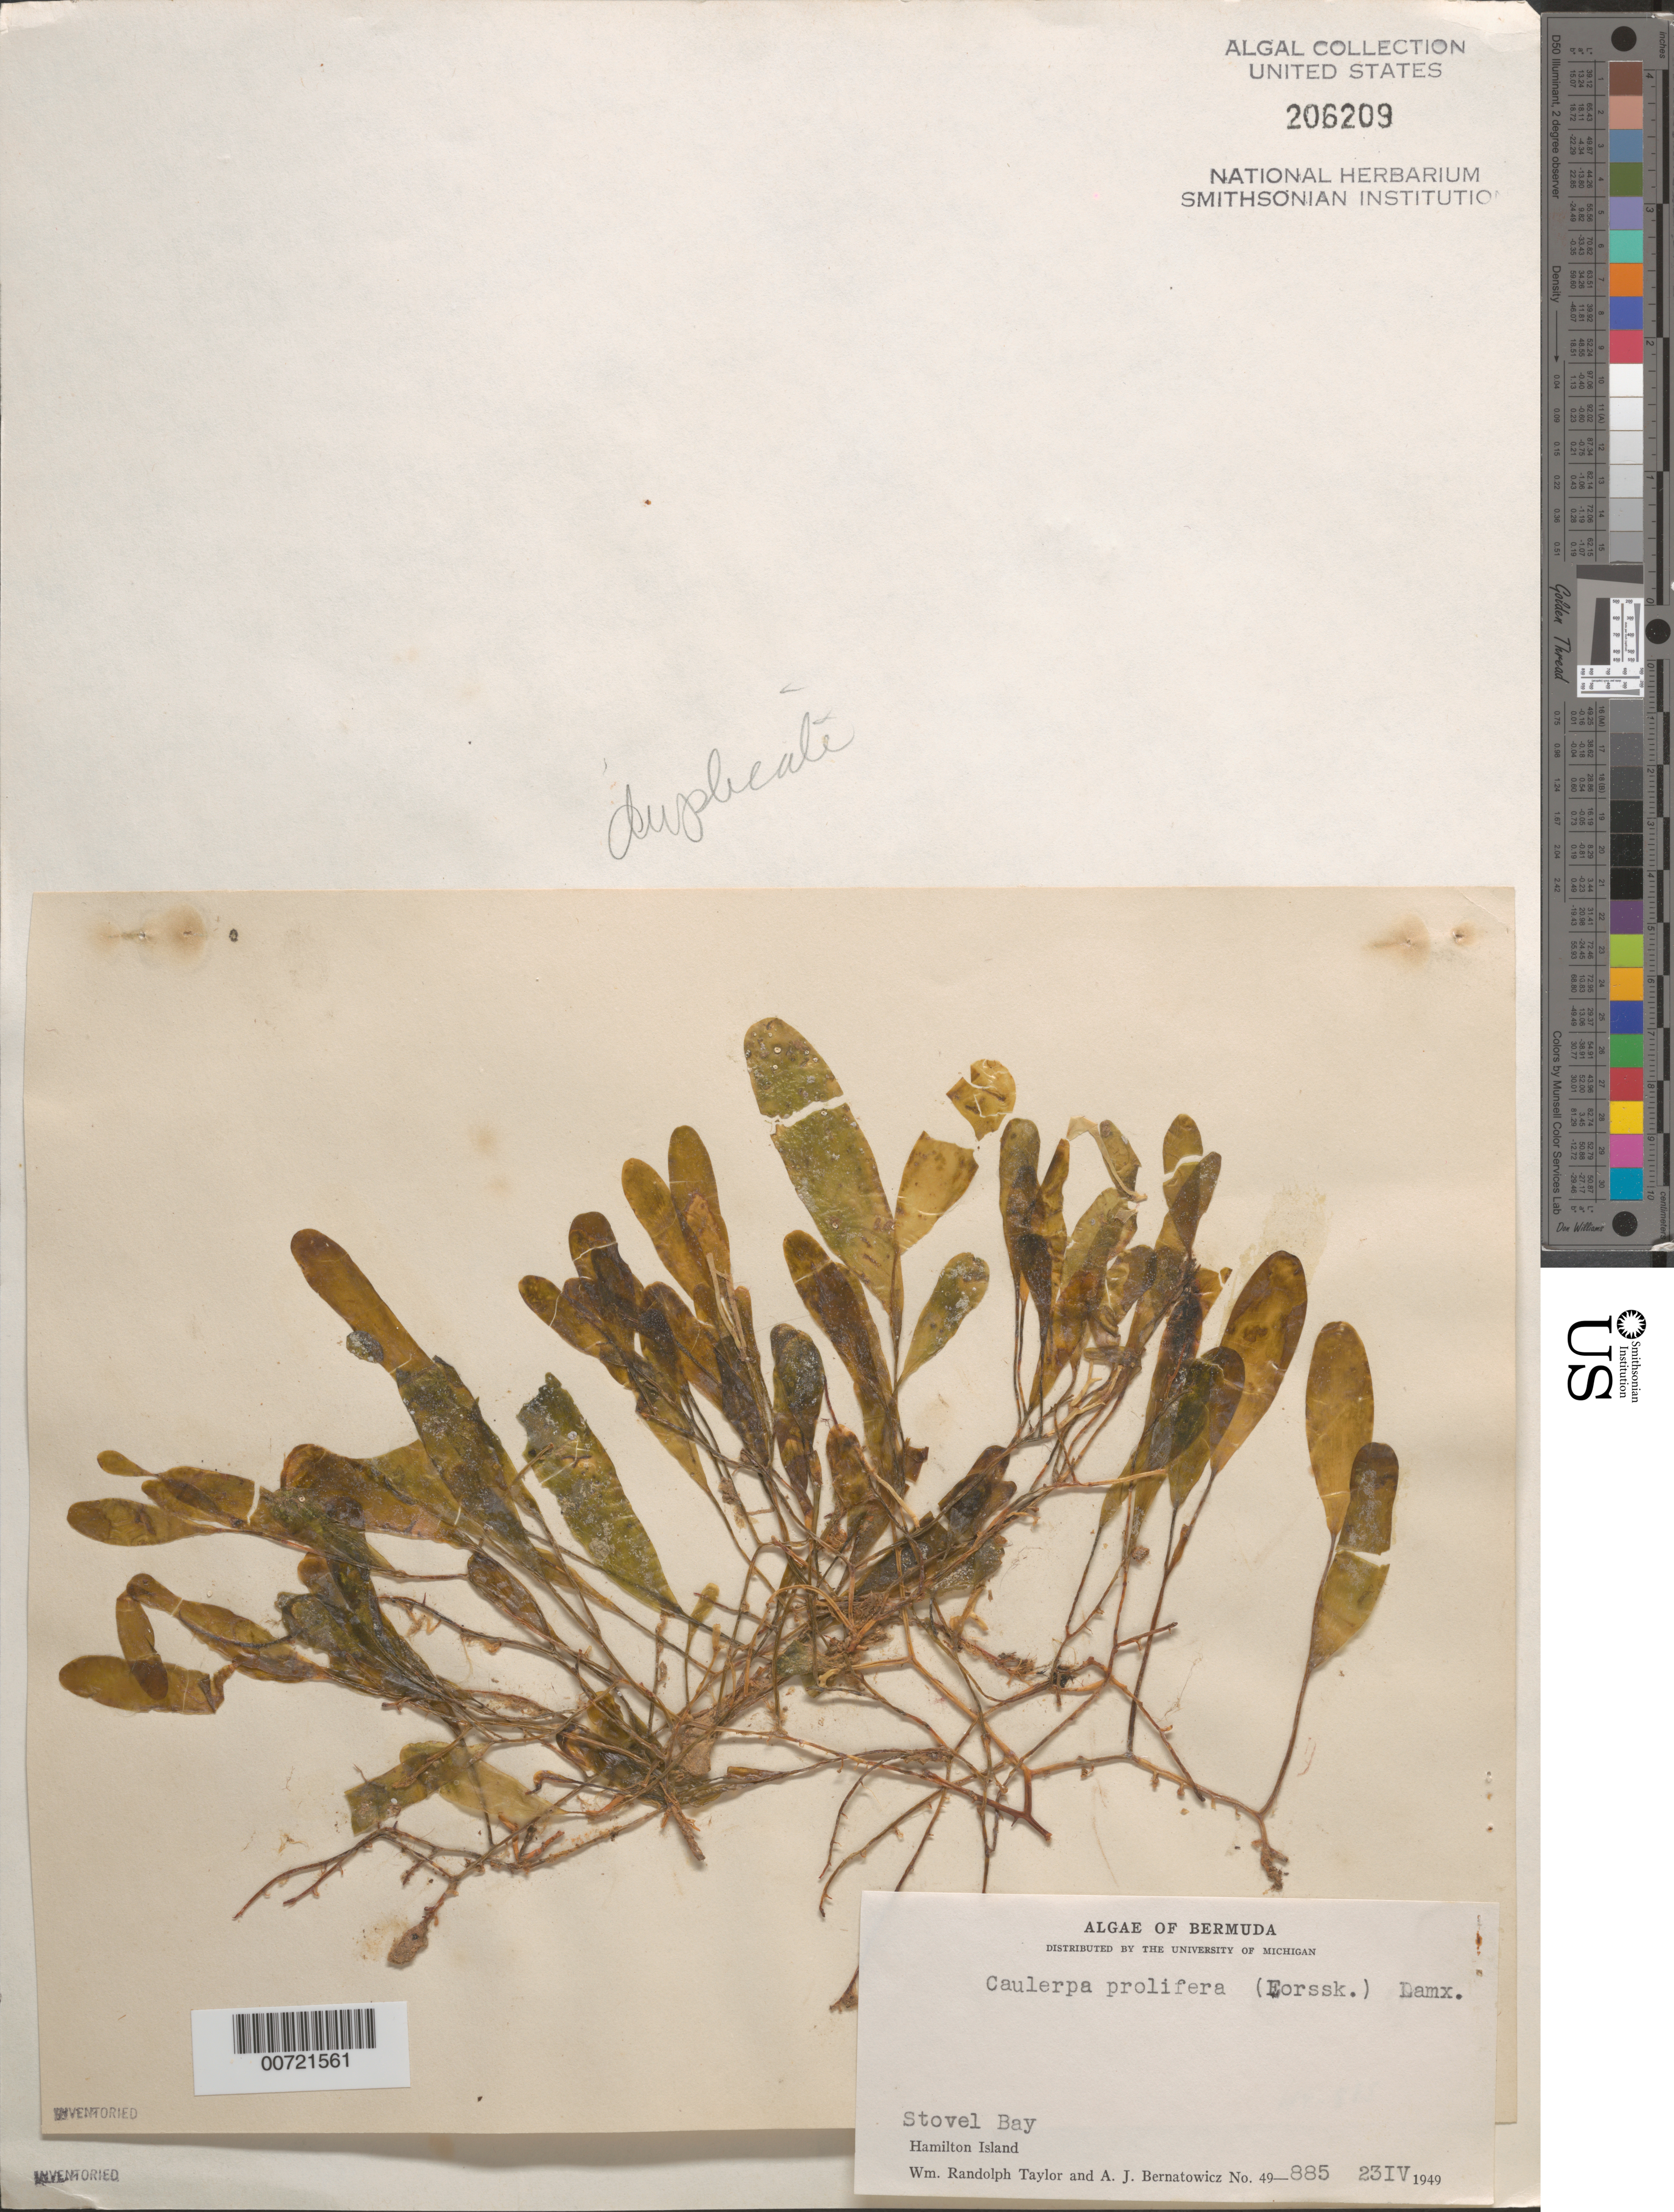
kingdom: Plantae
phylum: Chlorophyta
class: Ulvophyceae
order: Bryopsidales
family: Caulerpaceae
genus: Caulerpa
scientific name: Caulerpa prolifera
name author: (Forssk.) J.V.Lamouroux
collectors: W. R. Taylor & A. Bernatowicz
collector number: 49-885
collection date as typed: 23 Apr 1949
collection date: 1949-04-23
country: Bermuda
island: Bermuda Island (Hamilton Island)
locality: Stovel Bay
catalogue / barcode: US 206209